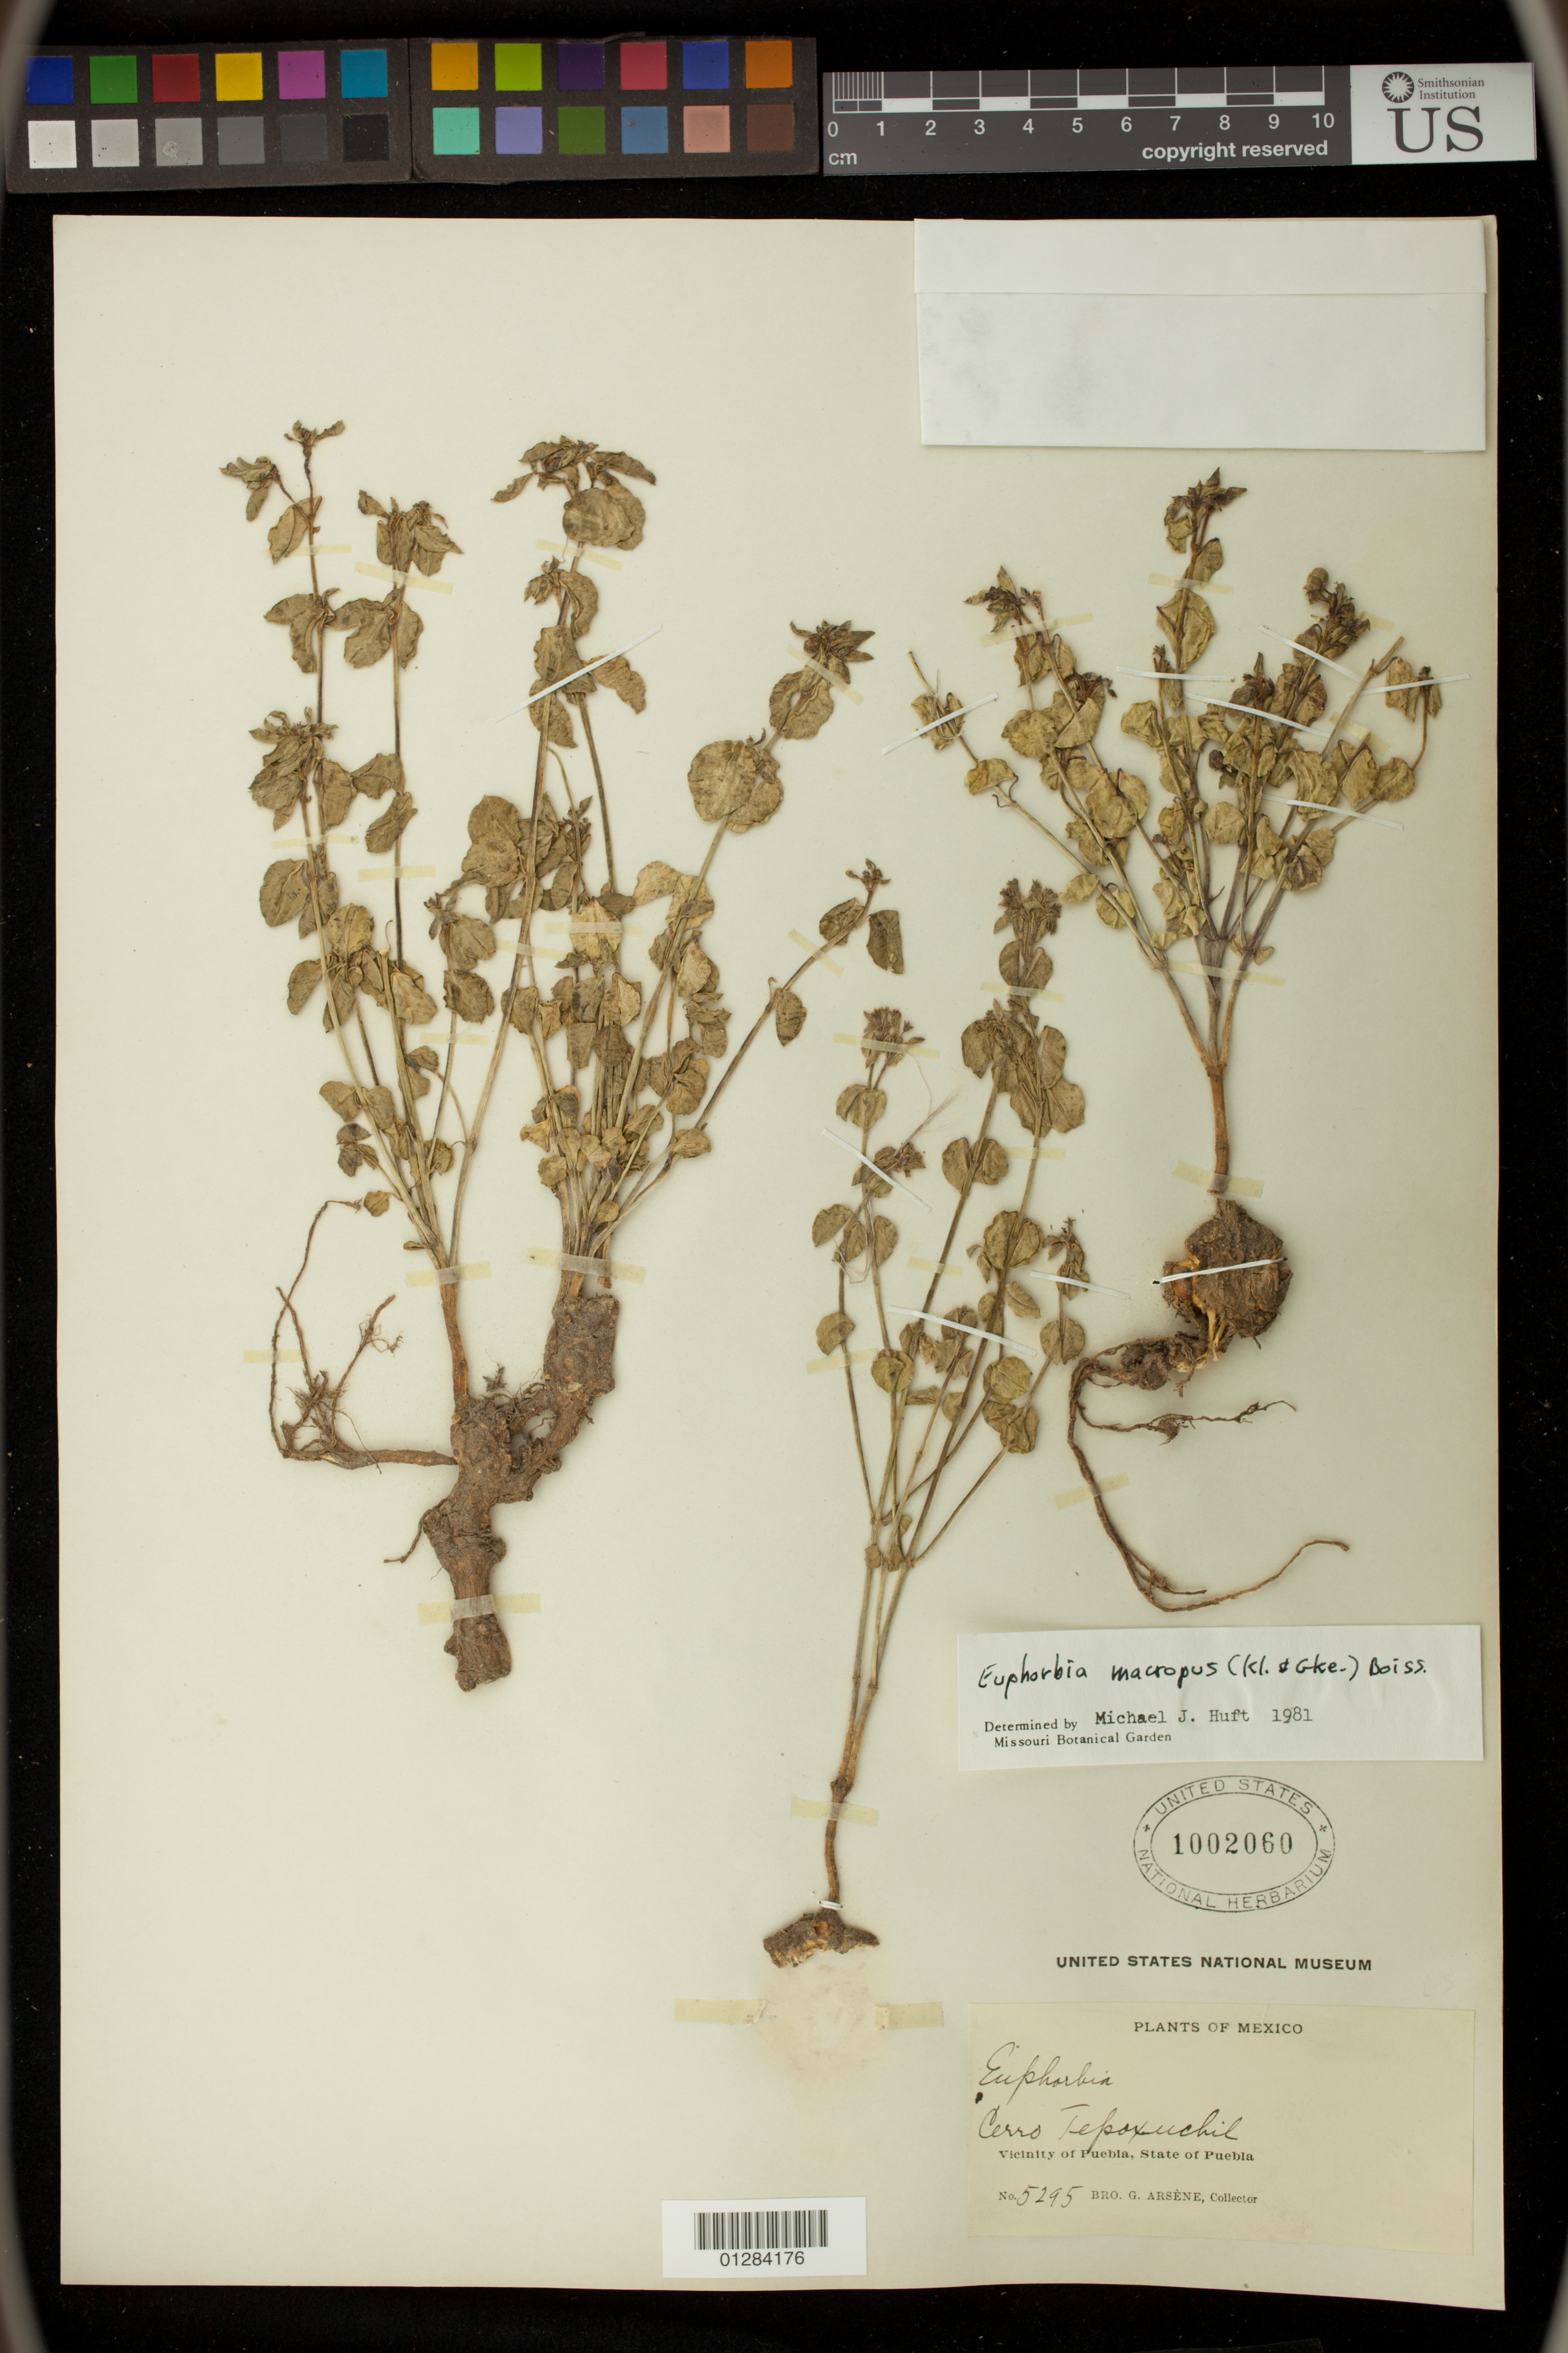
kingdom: Plantae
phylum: Tracheophyta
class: Magnoliopsida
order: Malpighiales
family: Euphorbiaceae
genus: Euphorbia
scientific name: Euphorbia macropus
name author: (Klotzsch & Garcke) Boiss.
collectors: Bro. G. Arsène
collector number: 5295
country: Mexico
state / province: Puebla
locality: Cerro Tepaxuchil, vicinity of Puebla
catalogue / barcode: US 1002060